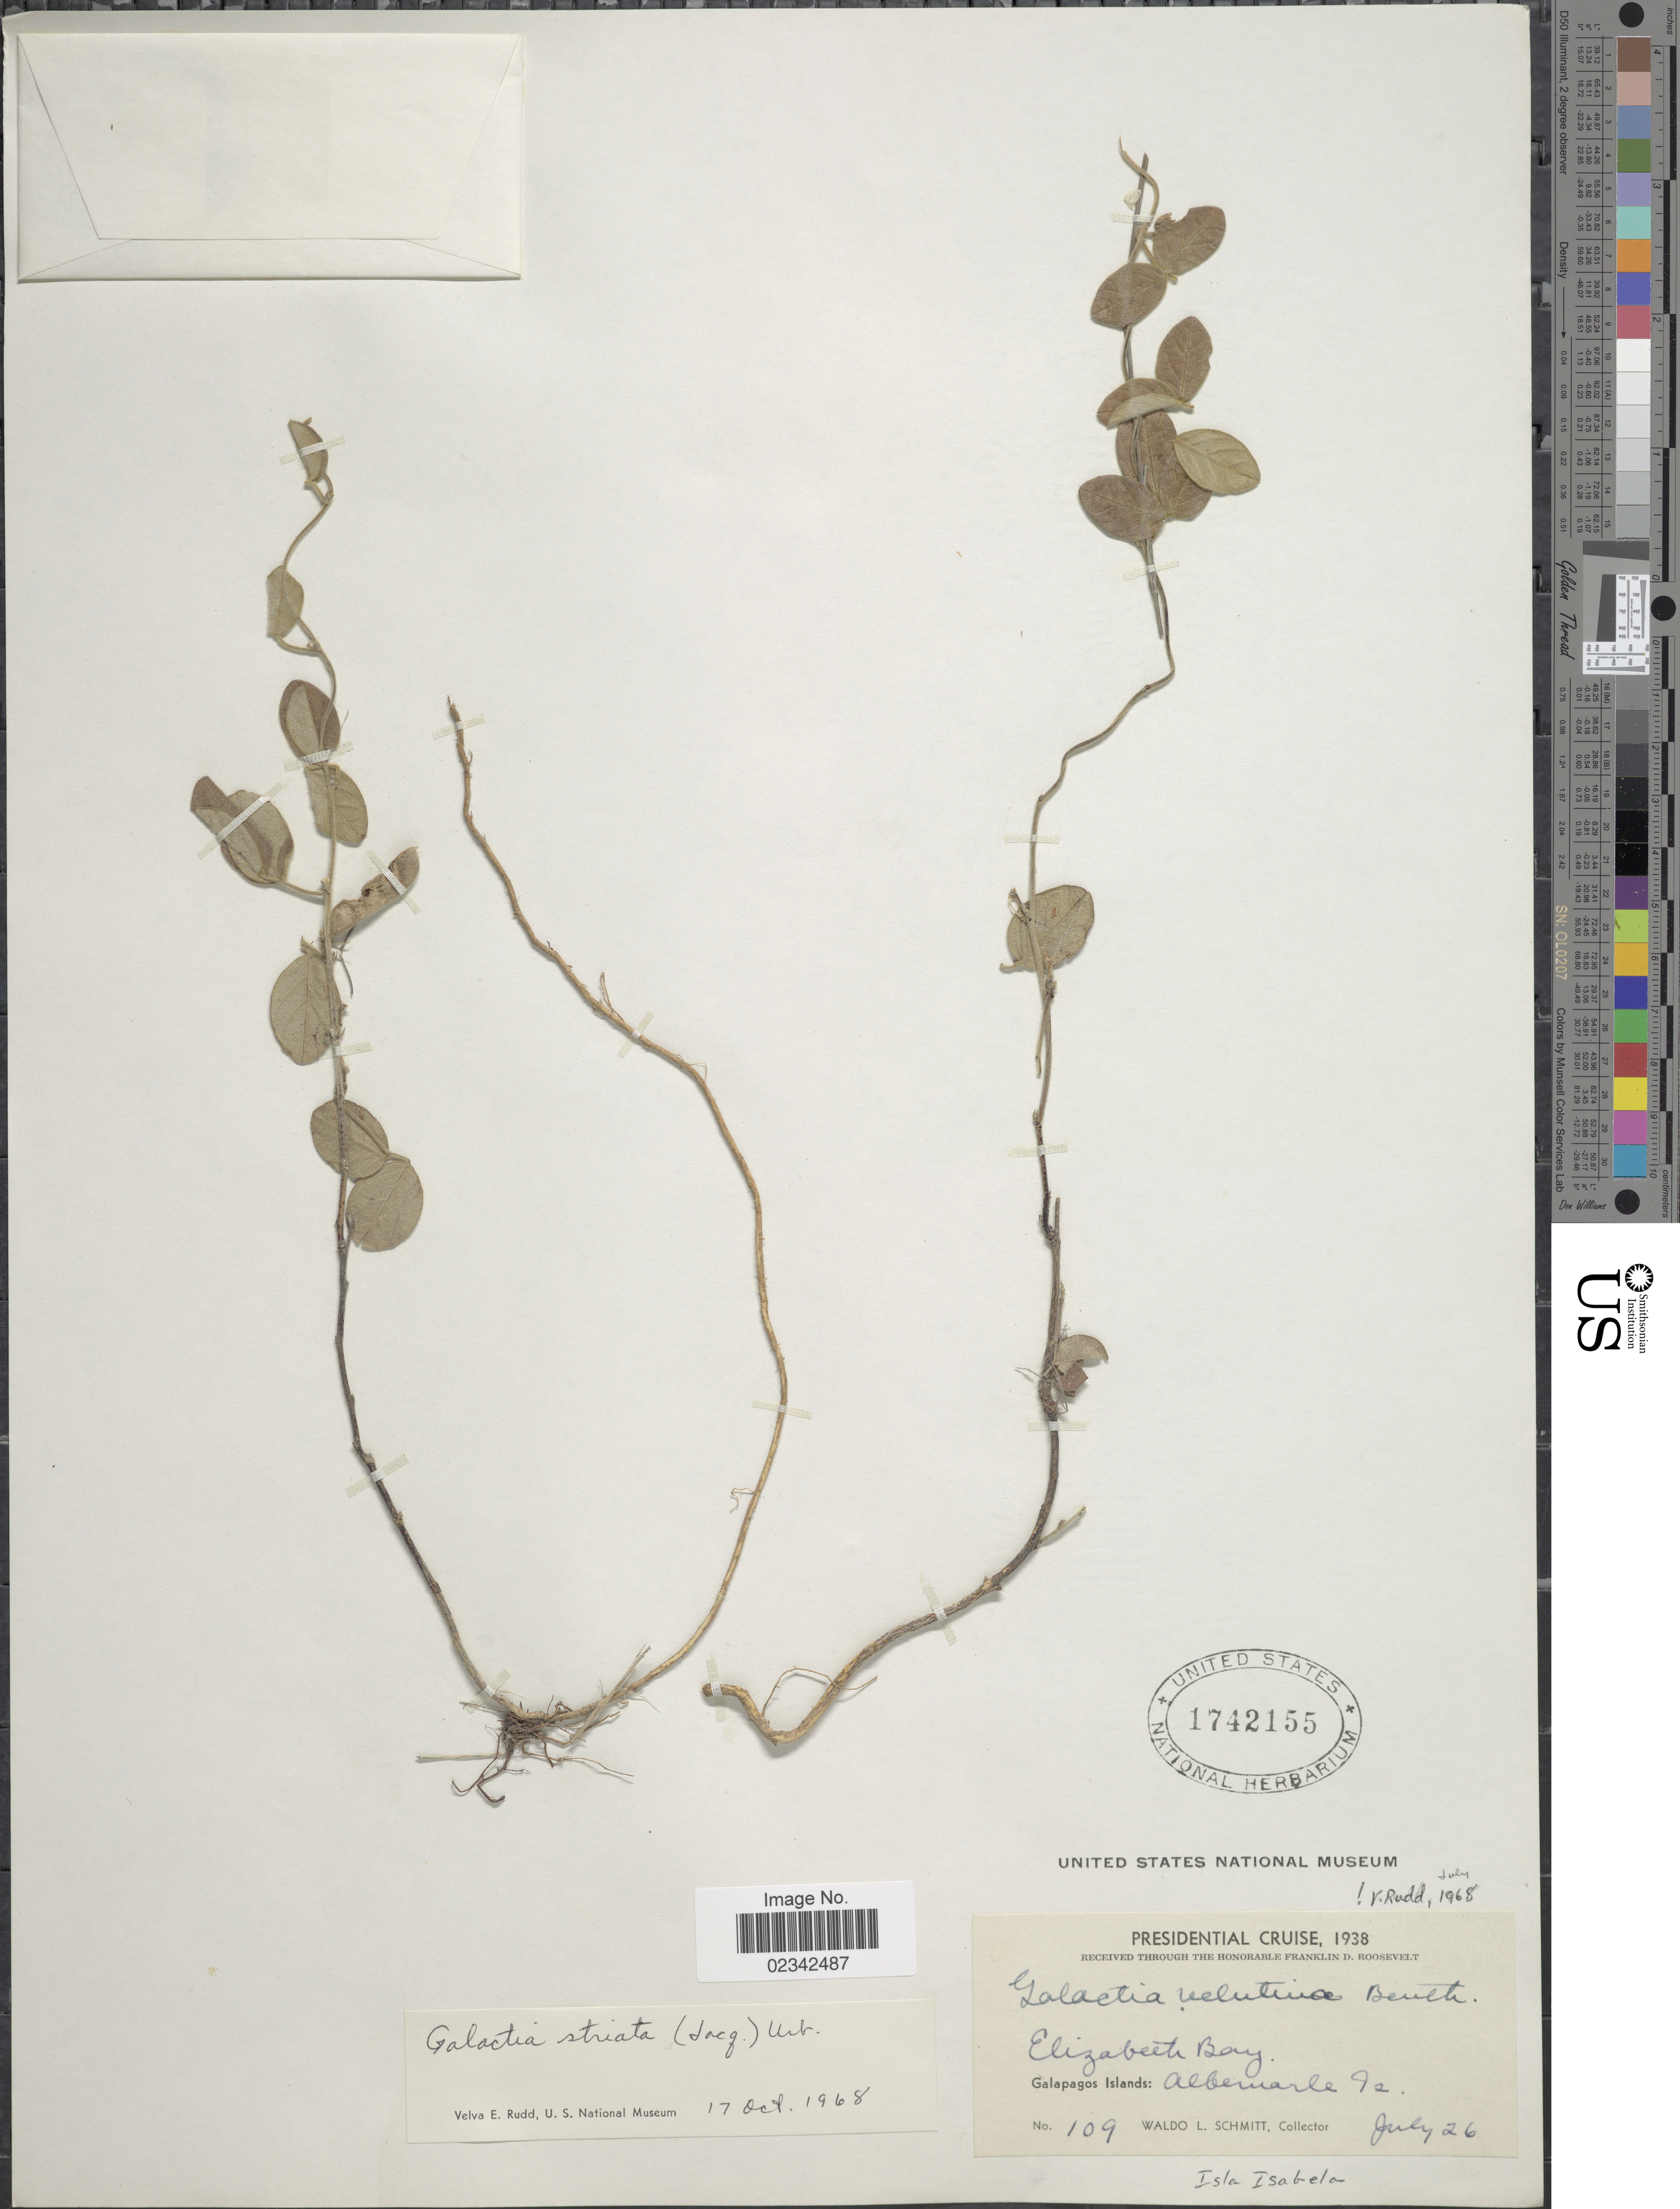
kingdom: Plantae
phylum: Tracheophyta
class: Magnoliopsida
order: Fabales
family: Fabaceae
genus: Galactia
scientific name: Galactia striata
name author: (Jacq.) Urb.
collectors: W. L. Schmitt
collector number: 109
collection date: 1938-07-26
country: Ecuador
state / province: Colón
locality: Elizabeth Bay, Galapagos Islands: Albermarle Is.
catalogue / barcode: US 1742155